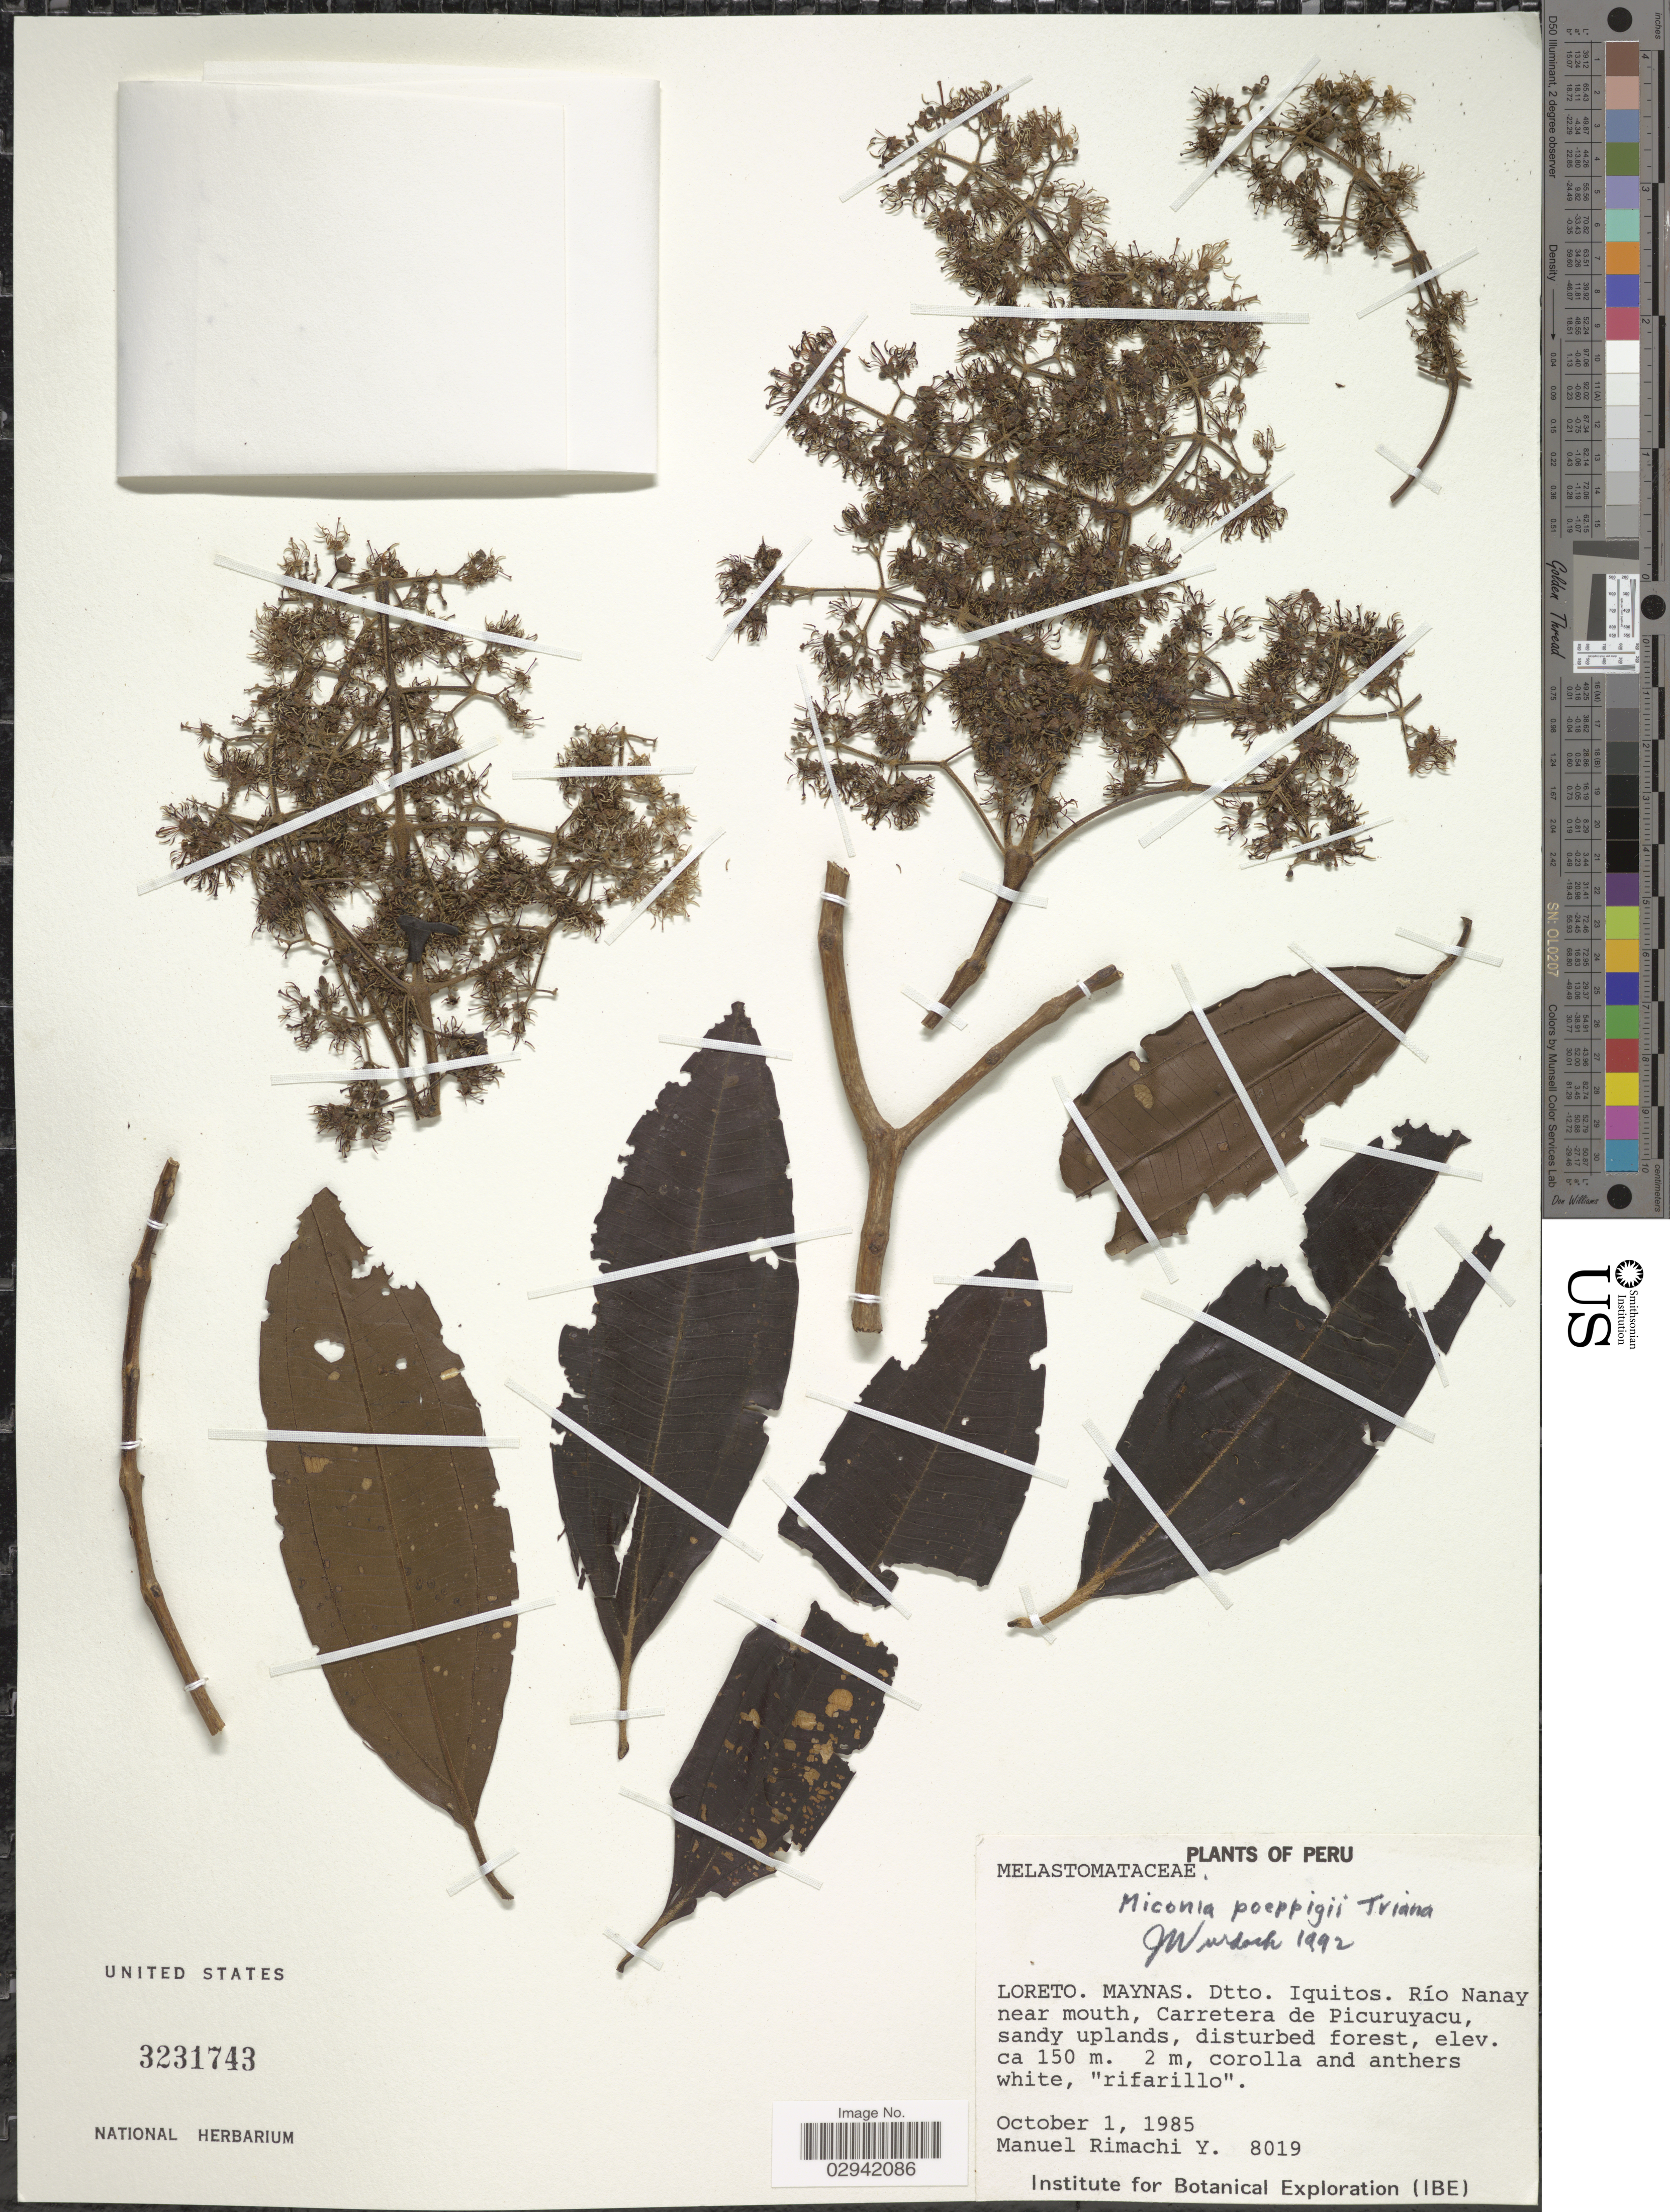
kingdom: Plantae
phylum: Tracheophyta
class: Magnoliopsida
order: Myrtales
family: Melastomataceae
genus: Miconia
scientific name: Miconia poeppigii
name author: Triana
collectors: M. Rimachi Y.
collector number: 8019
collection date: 1985-10-01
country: Peru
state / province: Loreto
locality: Maynas. Dtto. Iquitos. Río Nanay near mouth, Carretera de Picuruyacu.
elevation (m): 150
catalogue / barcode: US 3231743